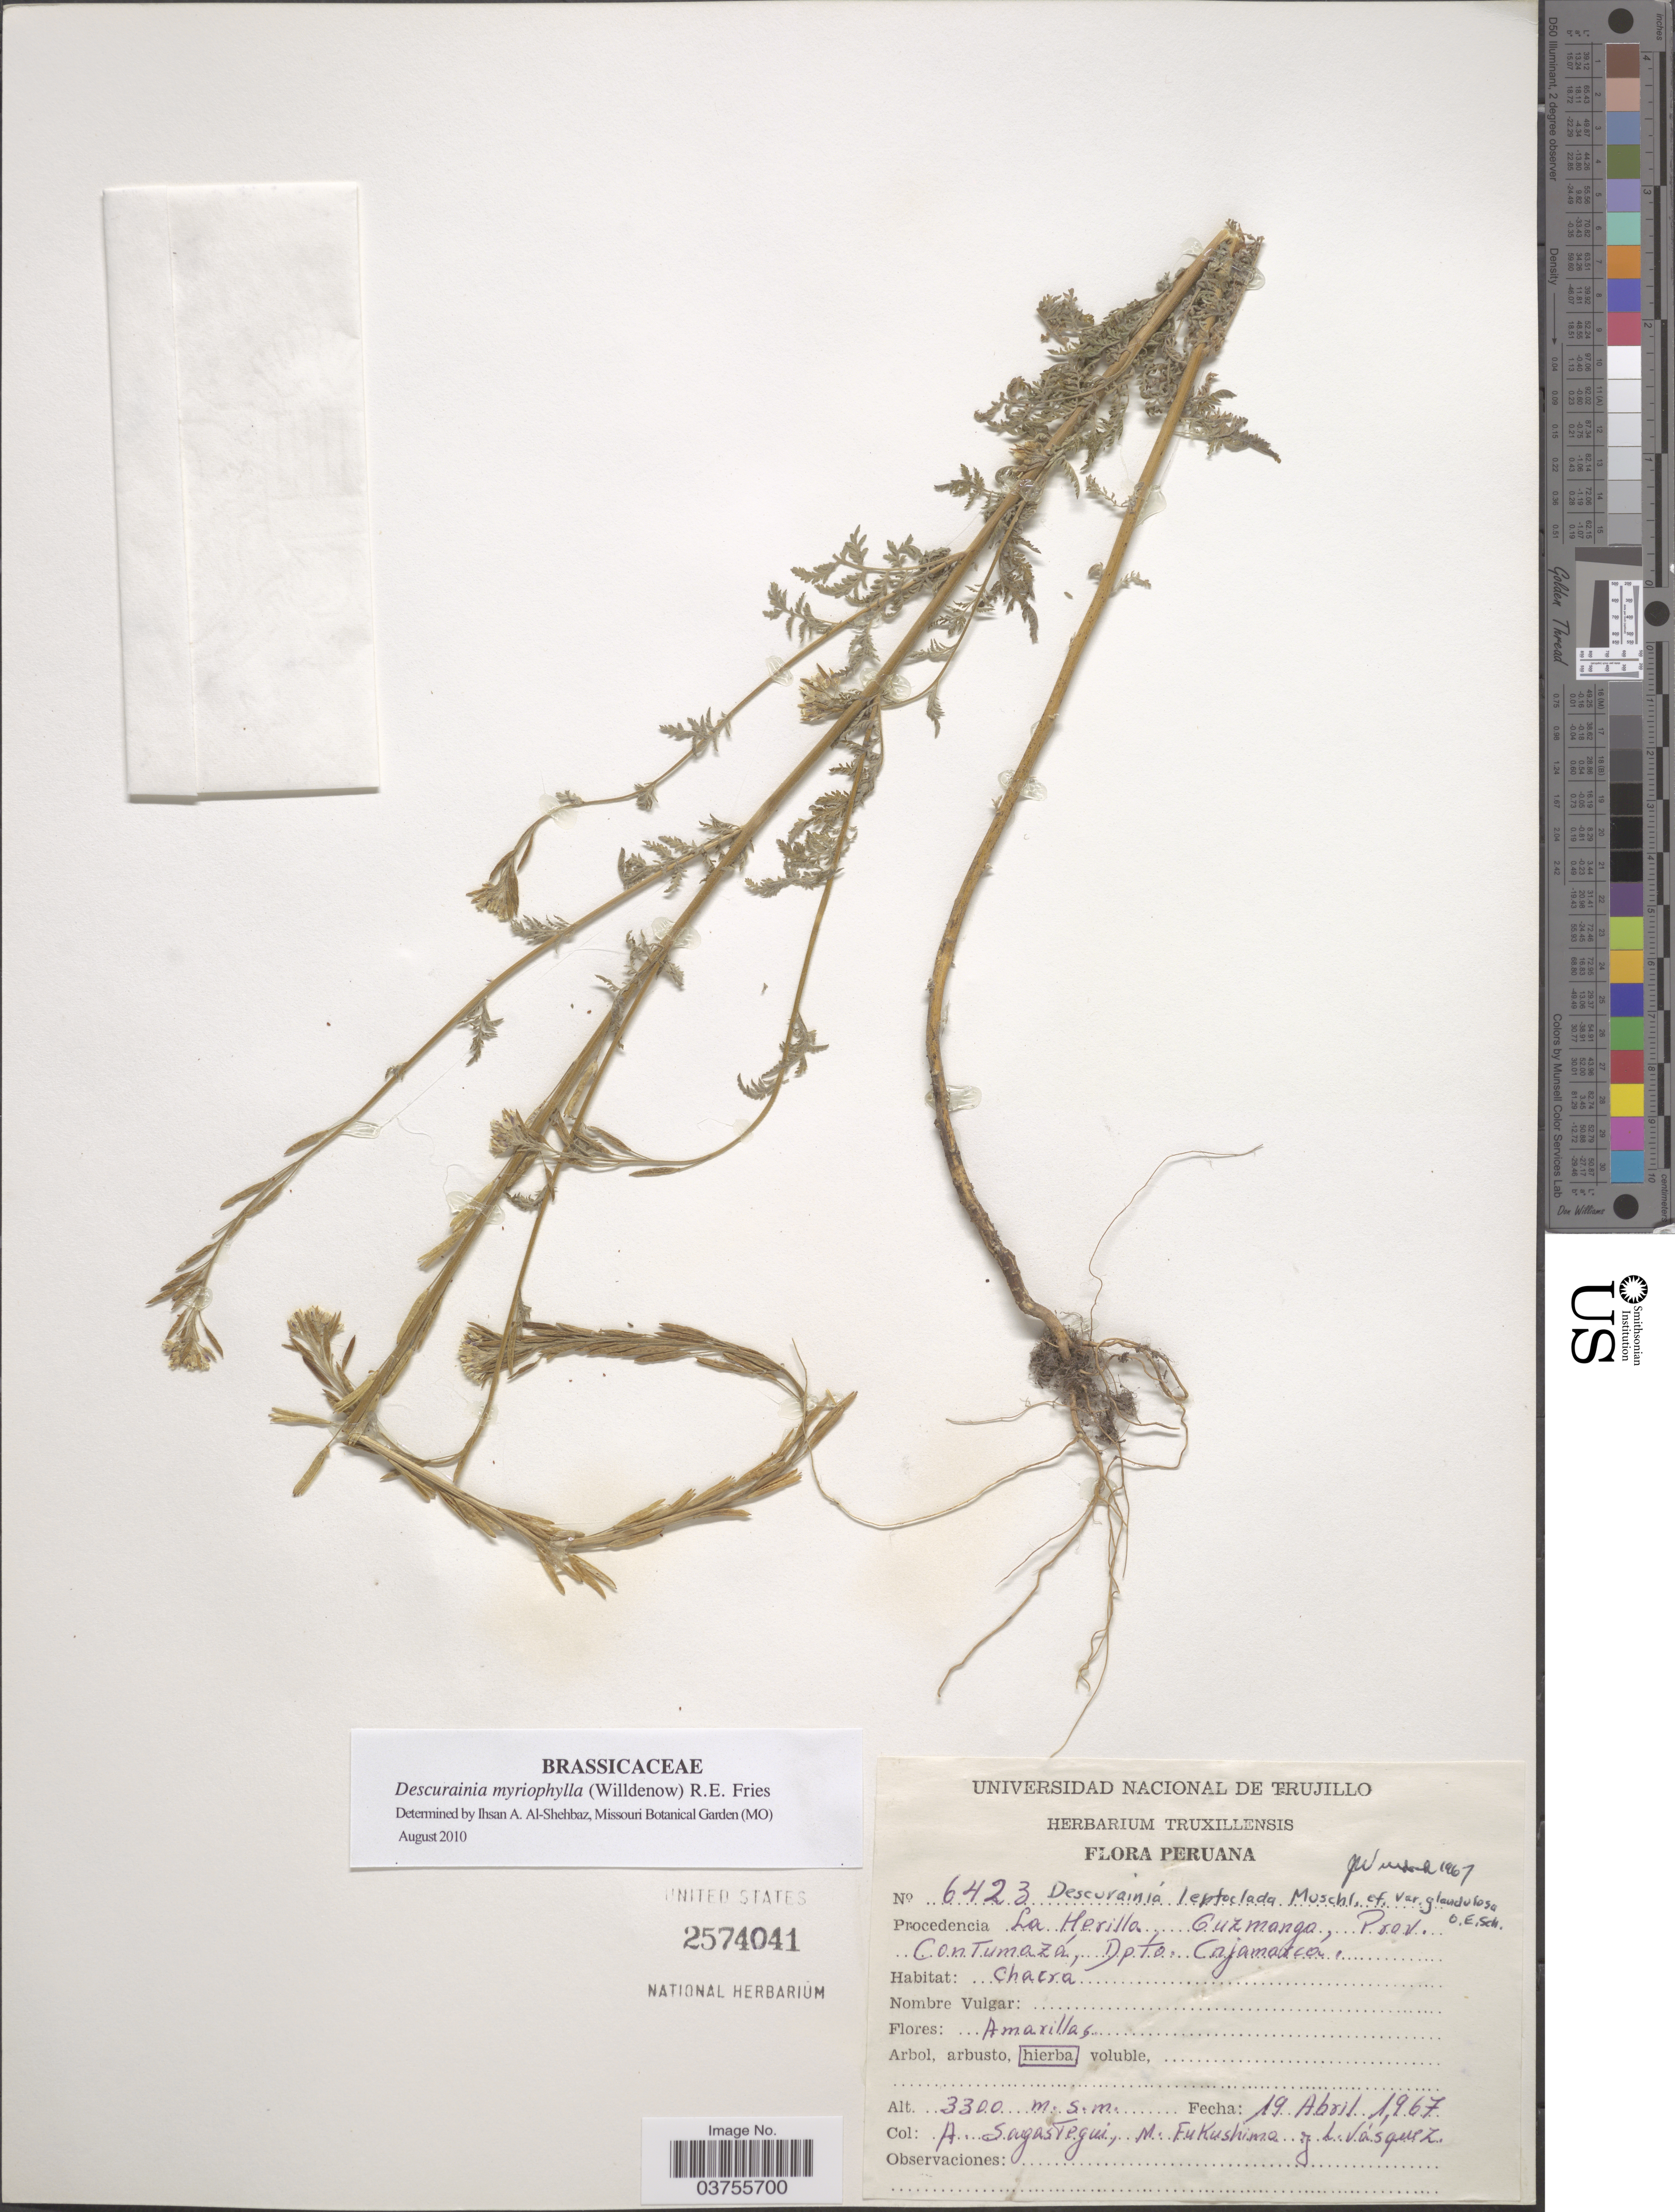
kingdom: Plantae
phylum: Tracheophyta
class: Magnoliopsida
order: Brassicales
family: Brassicaceae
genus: Descurainia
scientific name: Descurainia myriophylla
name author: (Willd.) R.E. Fr.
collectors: A. Sagastegui, M. Fukushima & L. Vasquez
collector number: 6423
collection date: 1967-04-19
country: Peru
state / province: Cajamarca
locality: Procedencia La Herilla, Guzmango, Prov. Contumazá, Dpto. Cajamarca.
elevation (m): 3300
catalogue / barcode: US 2574041